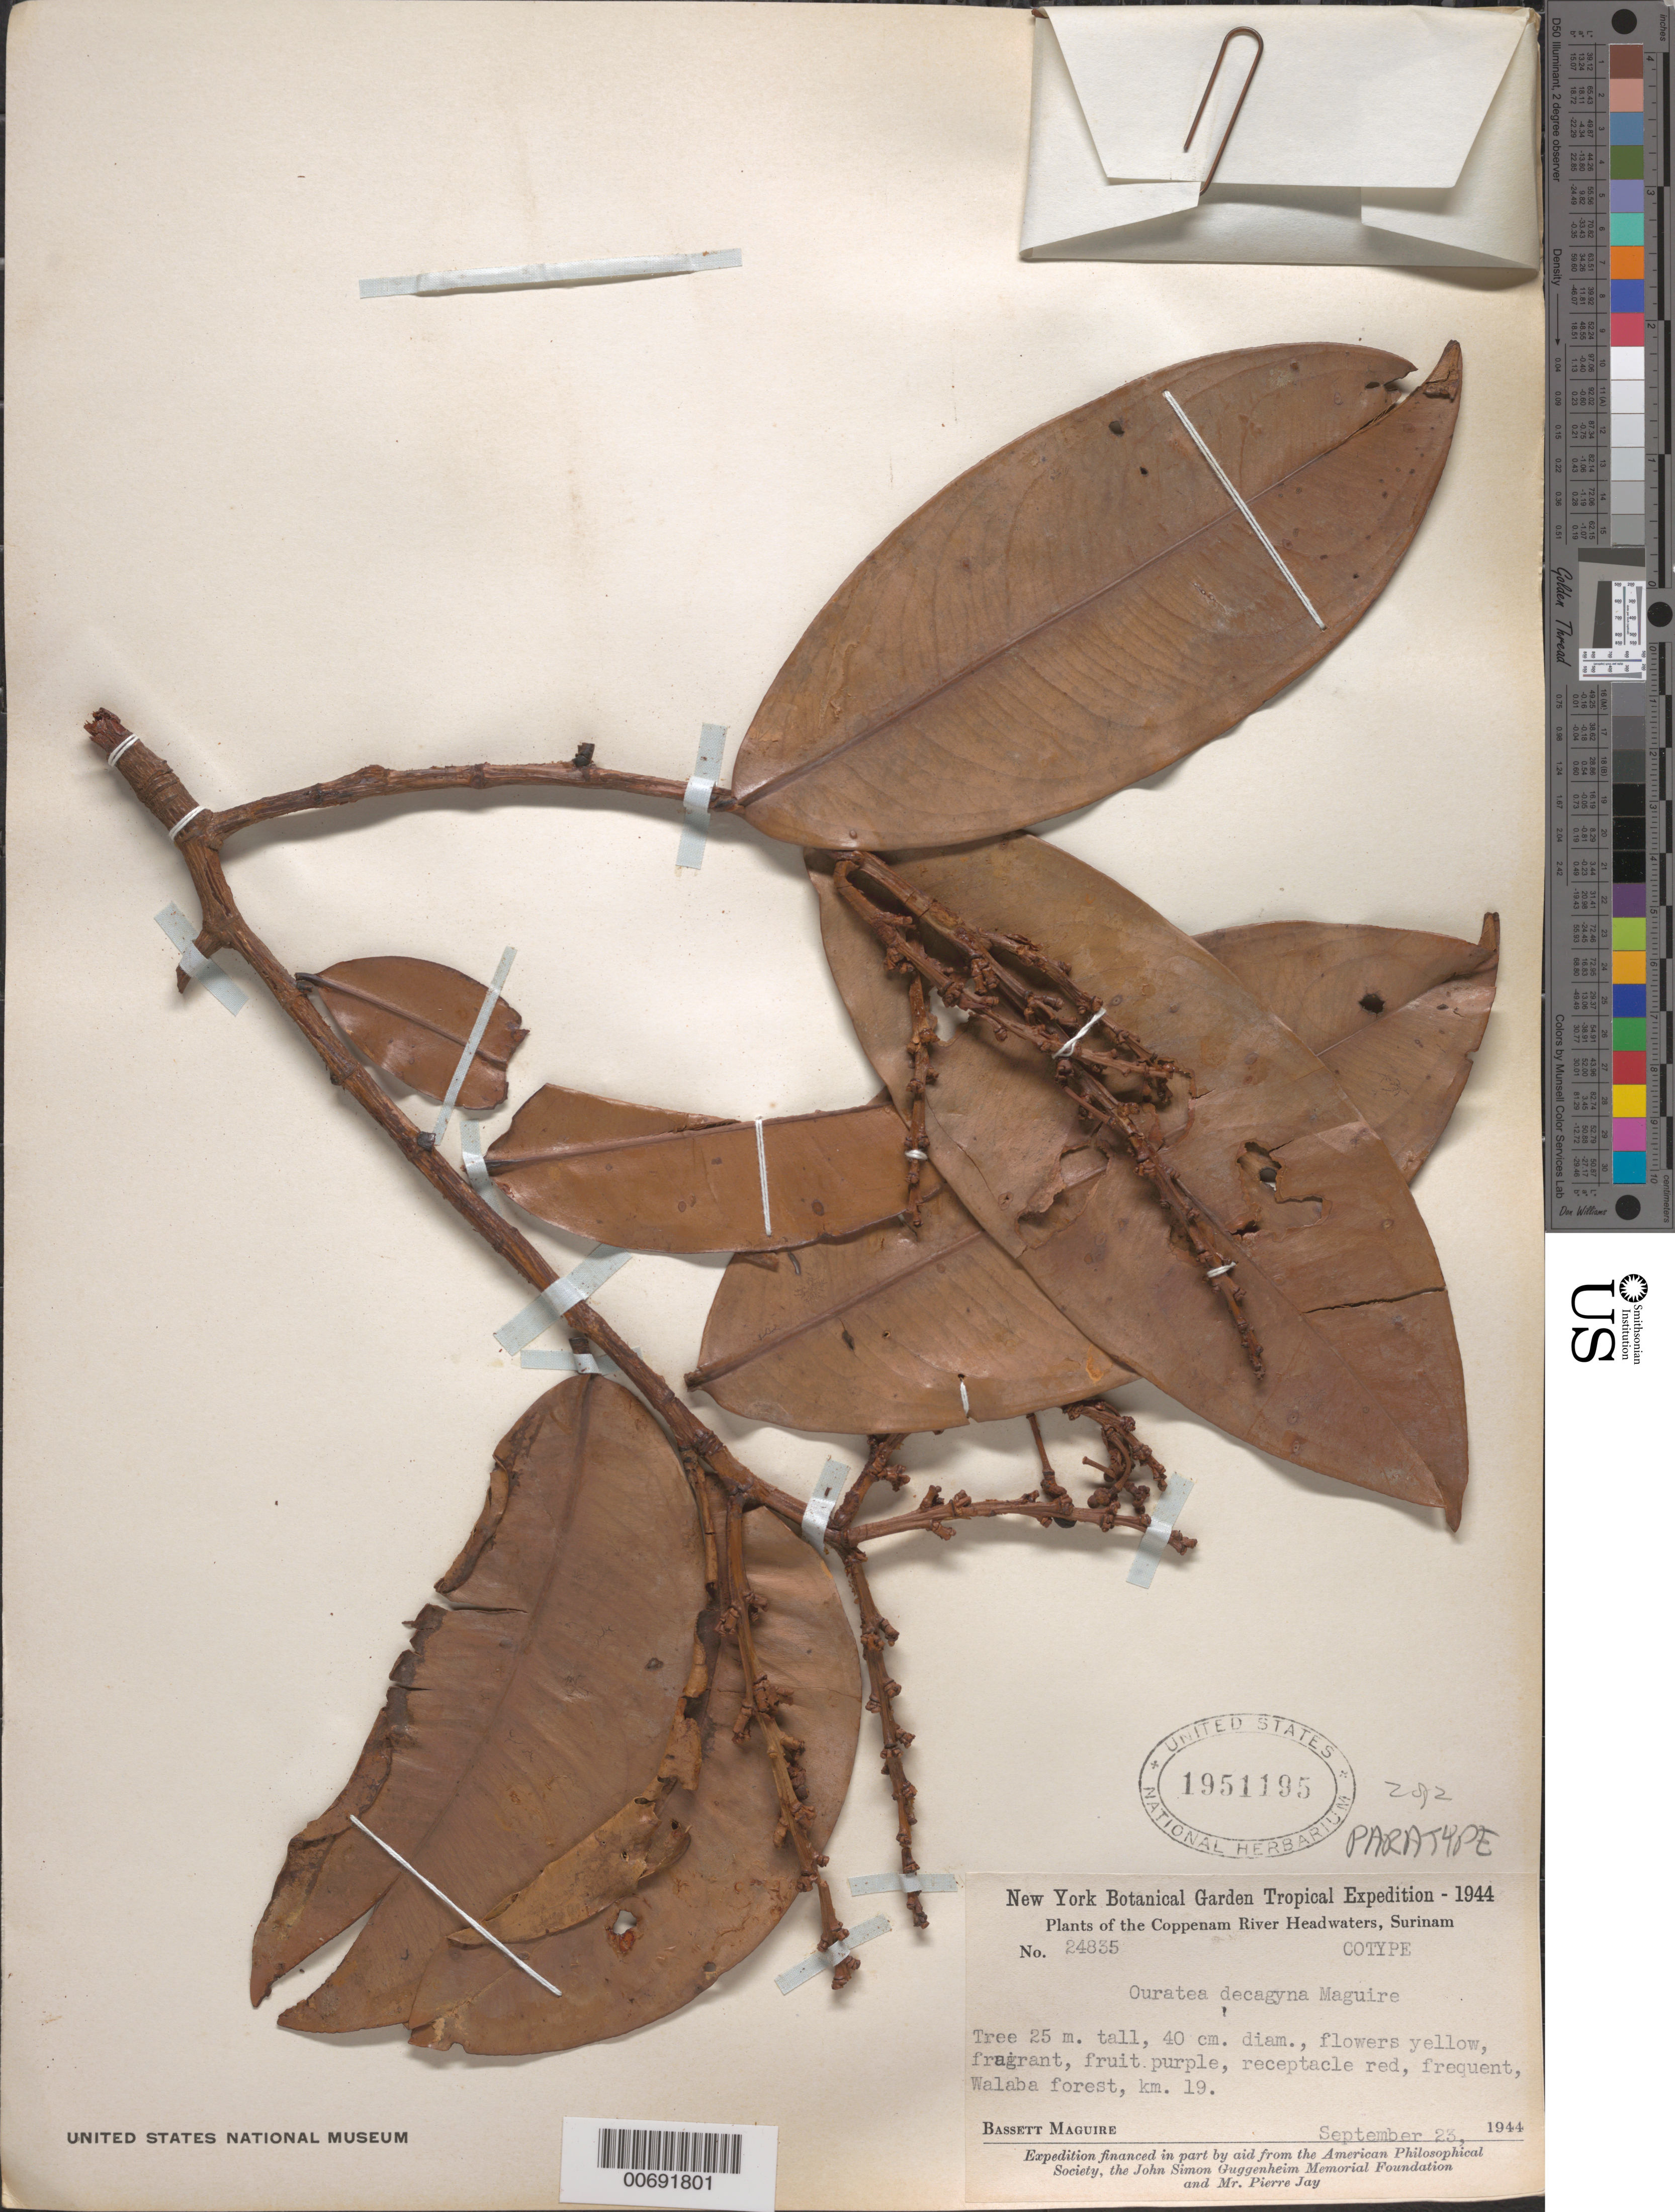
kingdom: Plantae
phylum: Tracheophyta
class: Magnoliopsida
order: Malpighiales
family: Ochnaceae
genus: Ouratea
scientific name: Ouratea decagyna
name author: Maguire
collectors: B. Maguire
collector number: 24835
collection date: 1944-09-23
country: Suriname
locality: Coppenam River Headwaters. Walaba forest, km. 19.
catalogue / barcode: US 1951195